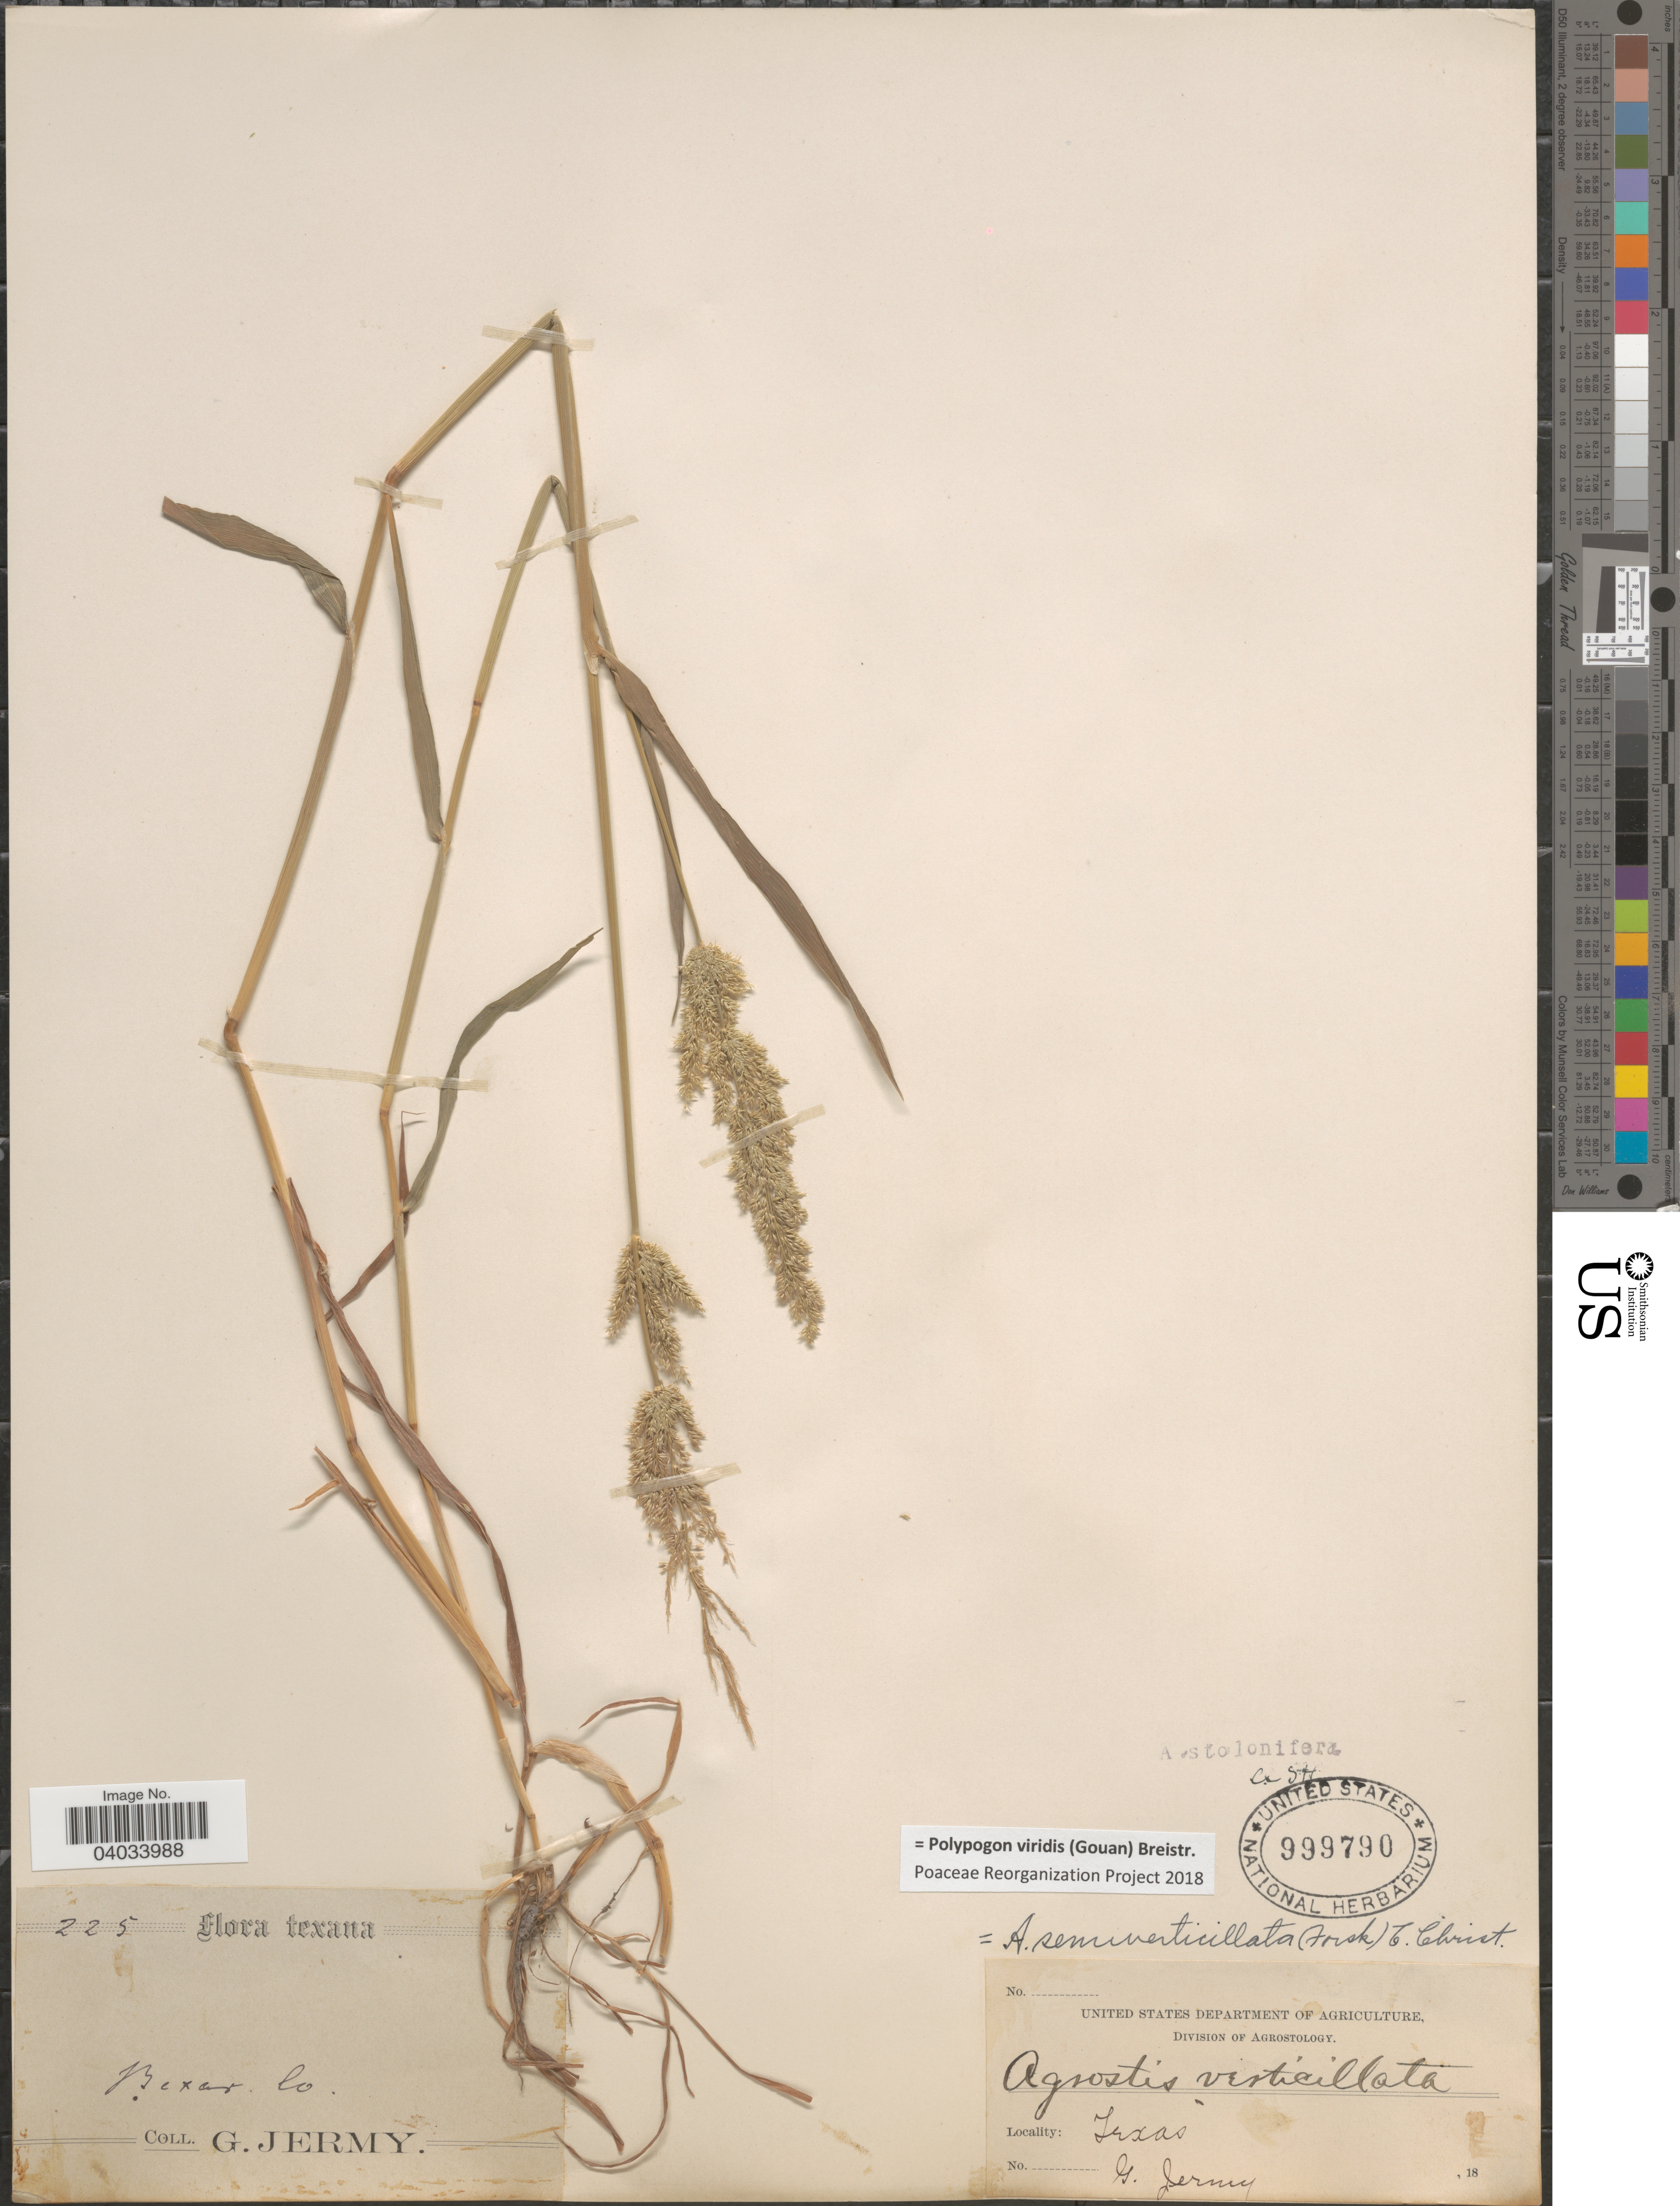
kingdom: Plantae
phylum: Tracheophyta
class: Liliopsida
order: Poales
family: Poaceae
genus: Polypogon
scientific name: Polypogon viridis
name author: (Gouan) Breistroffer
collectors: G. Jermy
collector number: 225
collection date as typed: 18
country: United States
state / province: Texas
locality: Bexar Co.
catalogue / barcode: US 999790